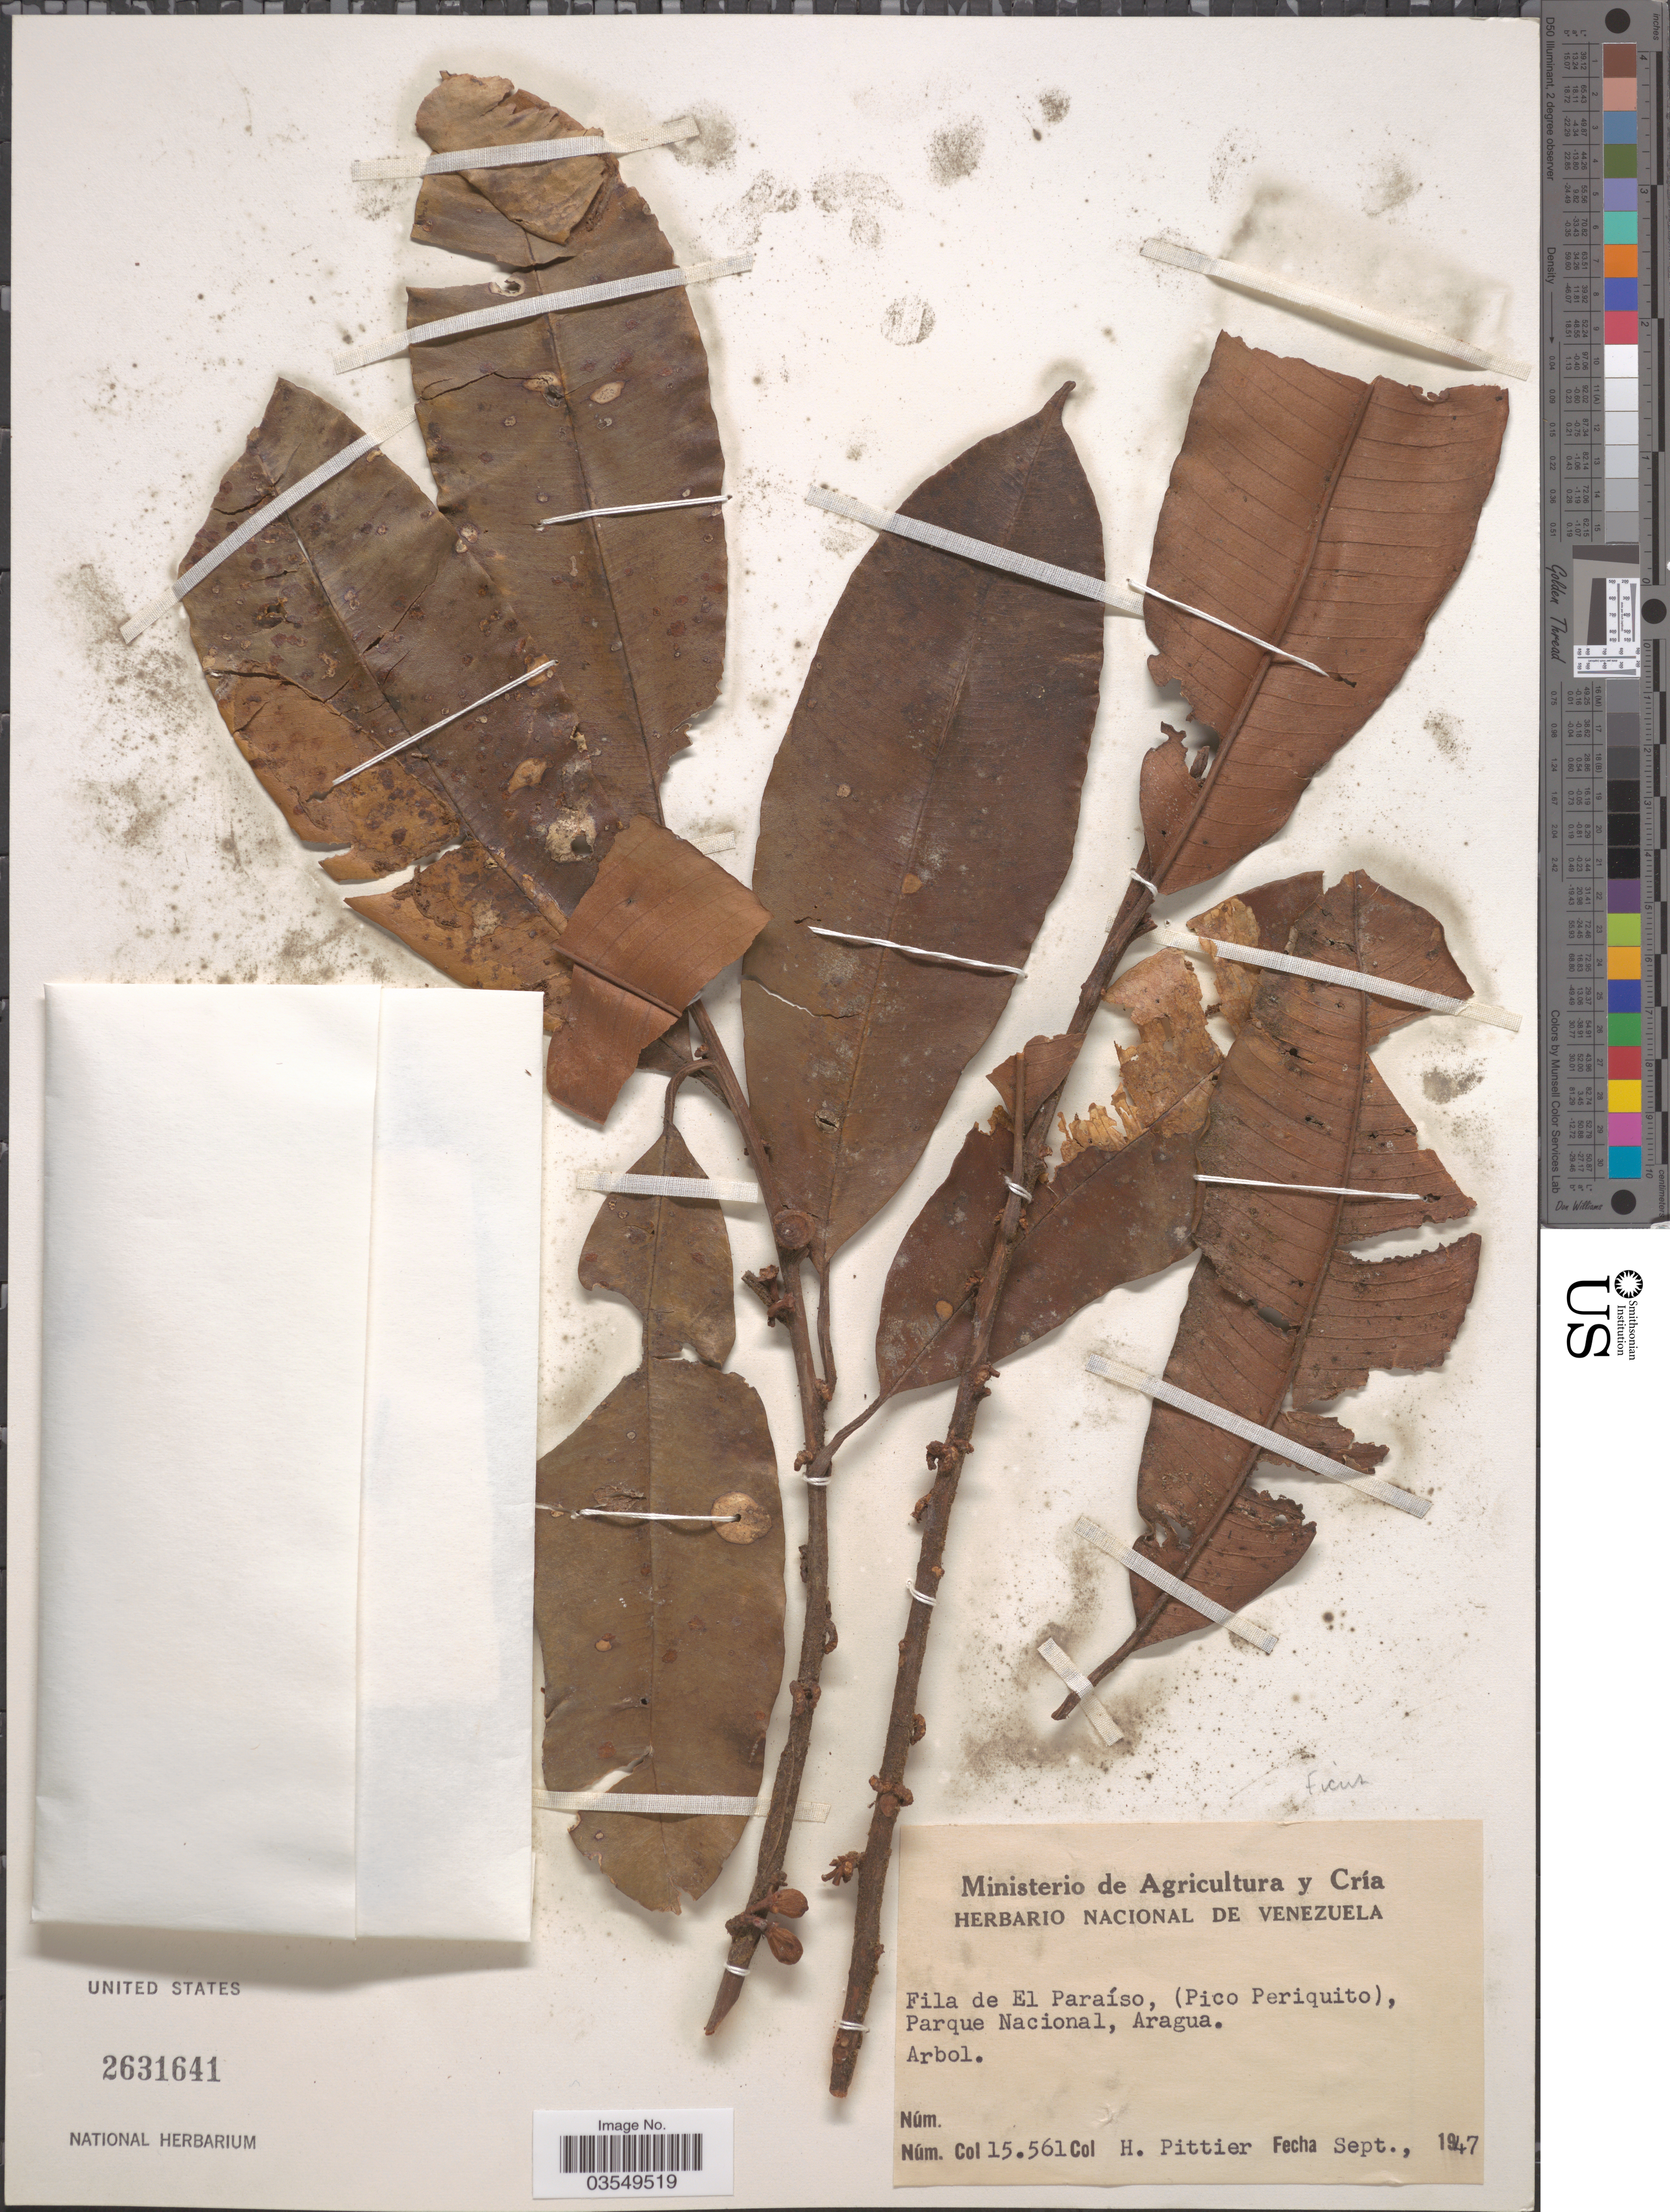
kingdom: Plantae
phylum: Tracheophyta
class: Magnoliopsida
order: Rosales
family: Moraceae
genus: Ficus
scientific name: Ficus sp.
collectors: H. F. Pittier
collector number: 15561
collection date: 1947-09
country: Venezuela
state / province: Aragua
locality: Fila de El Paraíso, (Pico Periquito), Parque Nacional.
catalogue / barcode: US 2631641